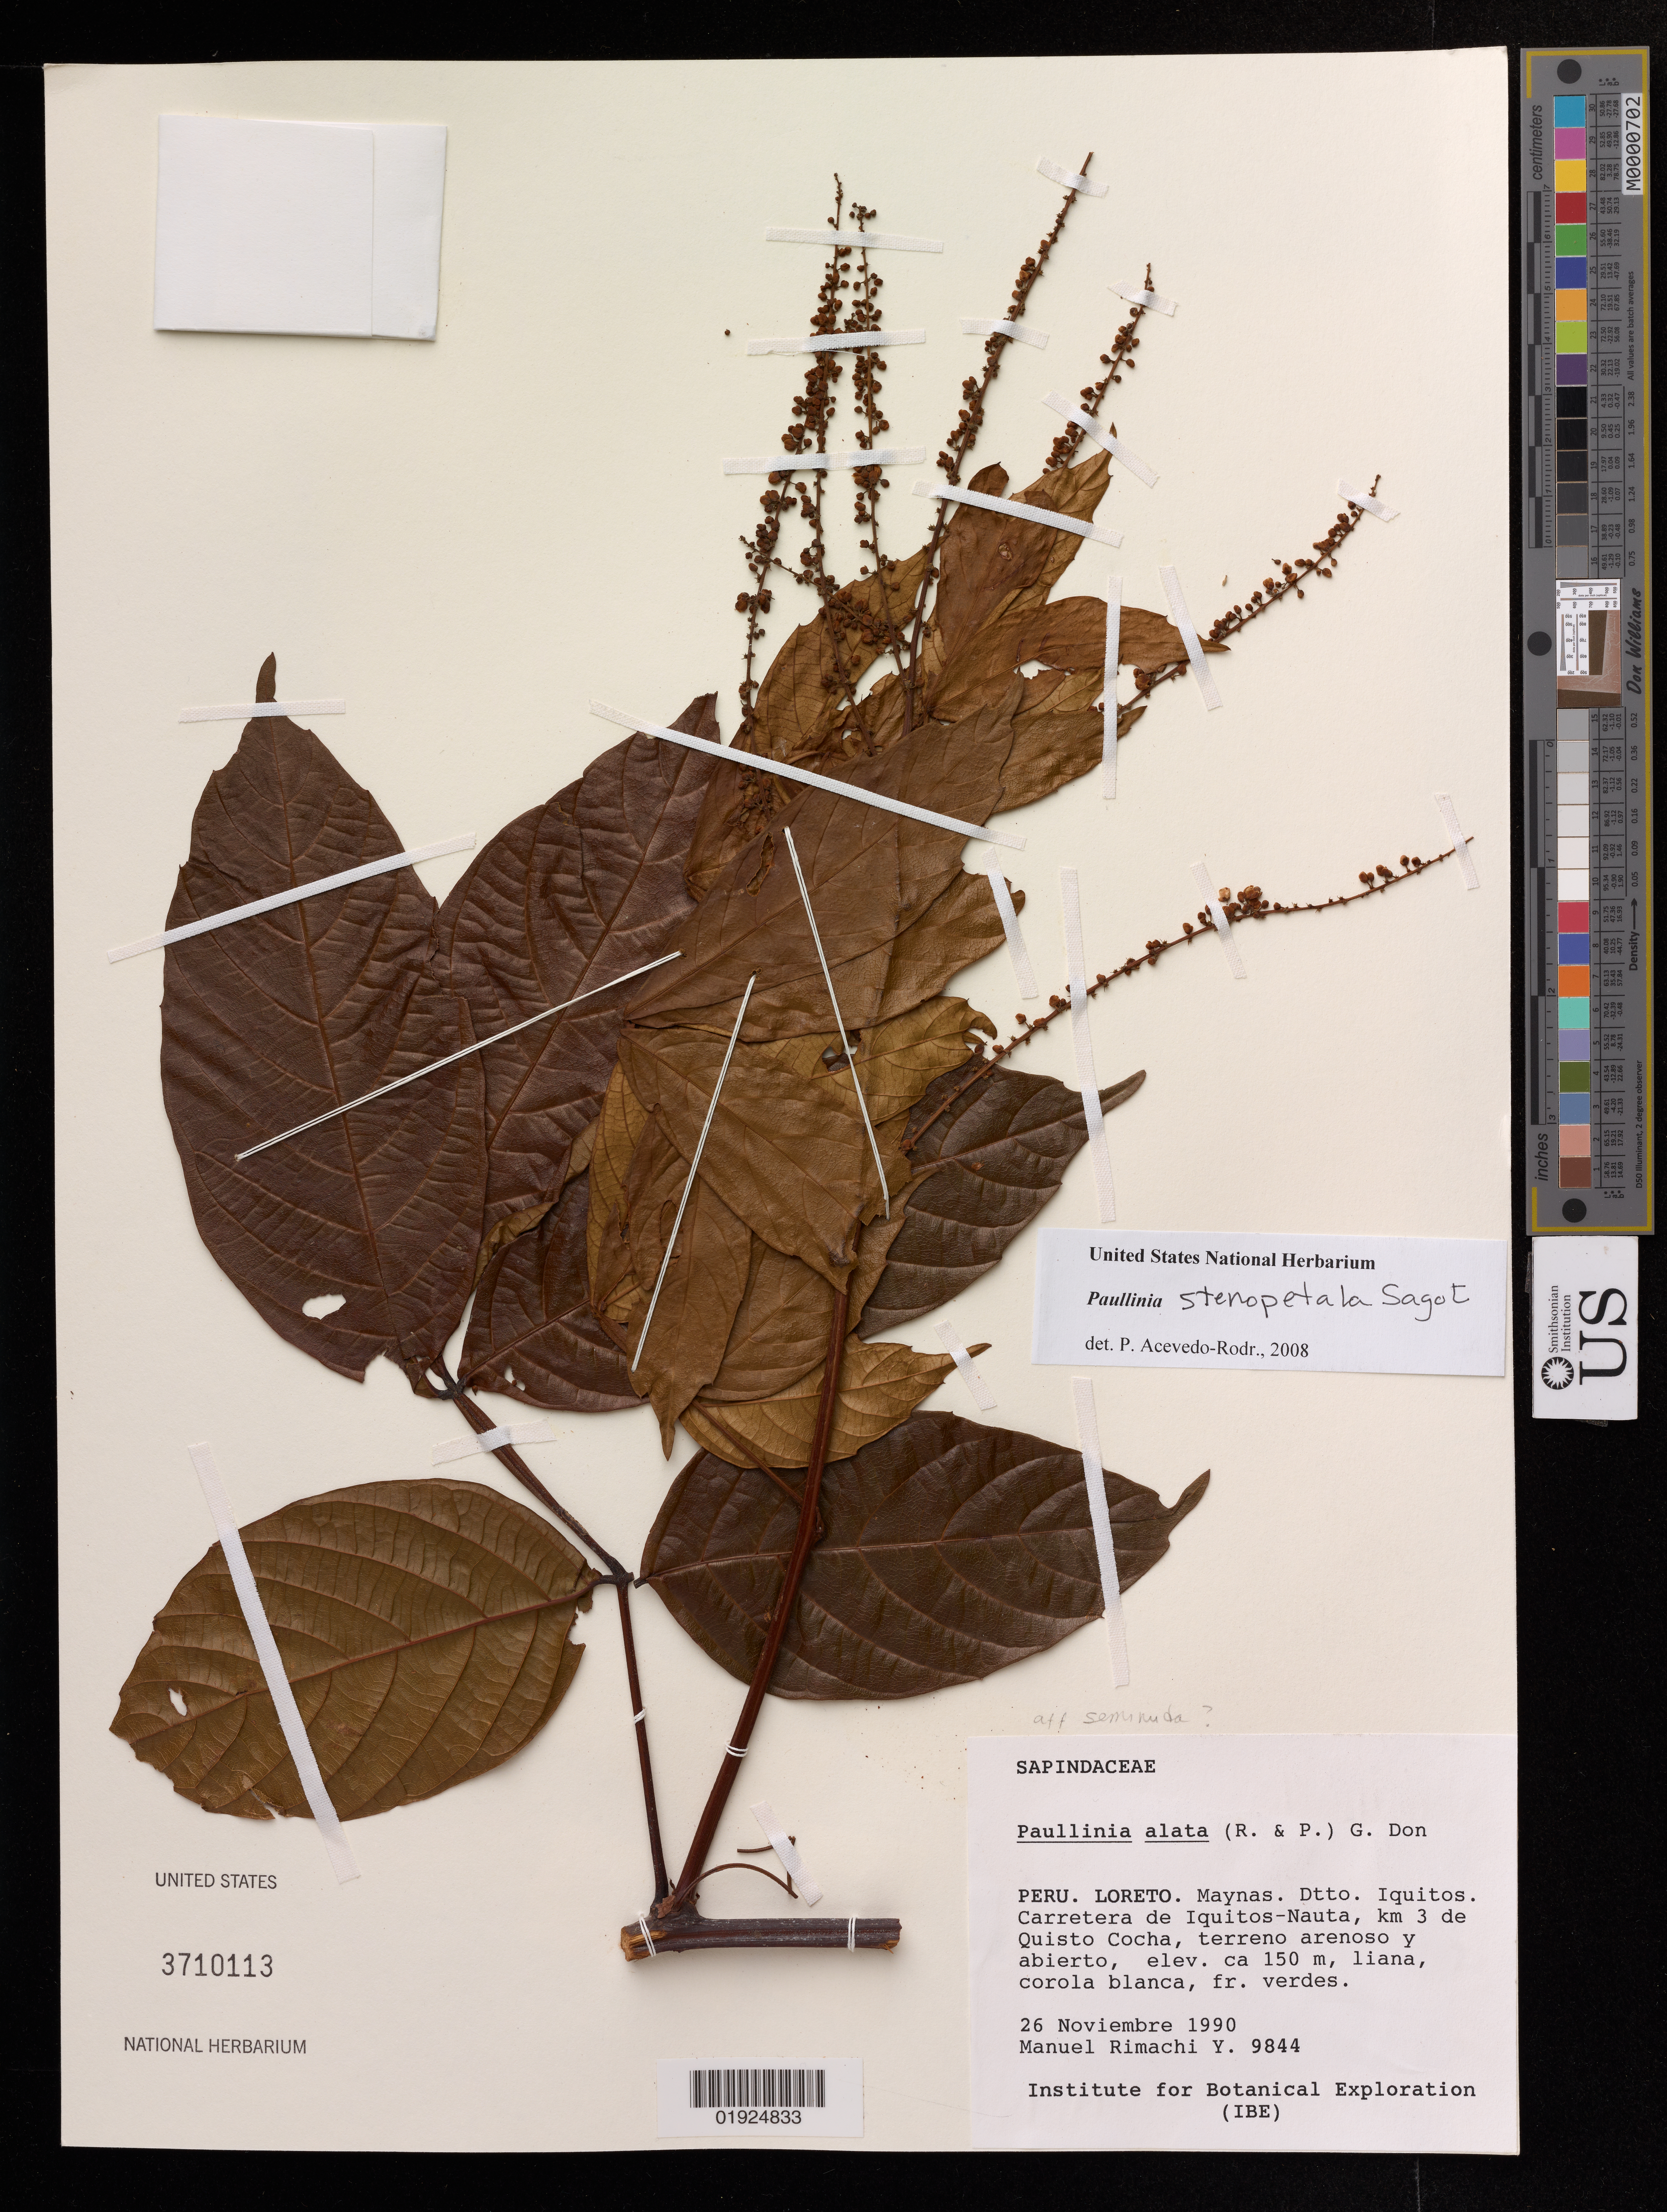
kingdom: Plantae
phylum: Tracheophyta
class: Magnoliopsida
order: Sapindales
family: Sapindaceae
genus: Paullinia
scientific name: Paullinia stenopetala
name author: Sagot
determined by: Acevedo-Rodriguez, P., (US), Smithsonian Institution - National Museum of Natural History (UNITED STATES)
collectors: M. Rimachi Y.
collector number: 9844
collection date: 1990-11-26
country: Peru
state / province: Loreto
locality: Maynas. Ditto. Iquitos. Carretera de Iquitos-Nauta, km 3 de Quisto Cocha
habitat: Terreno arenoso y abierto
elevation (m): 150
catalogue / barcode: US 3710113